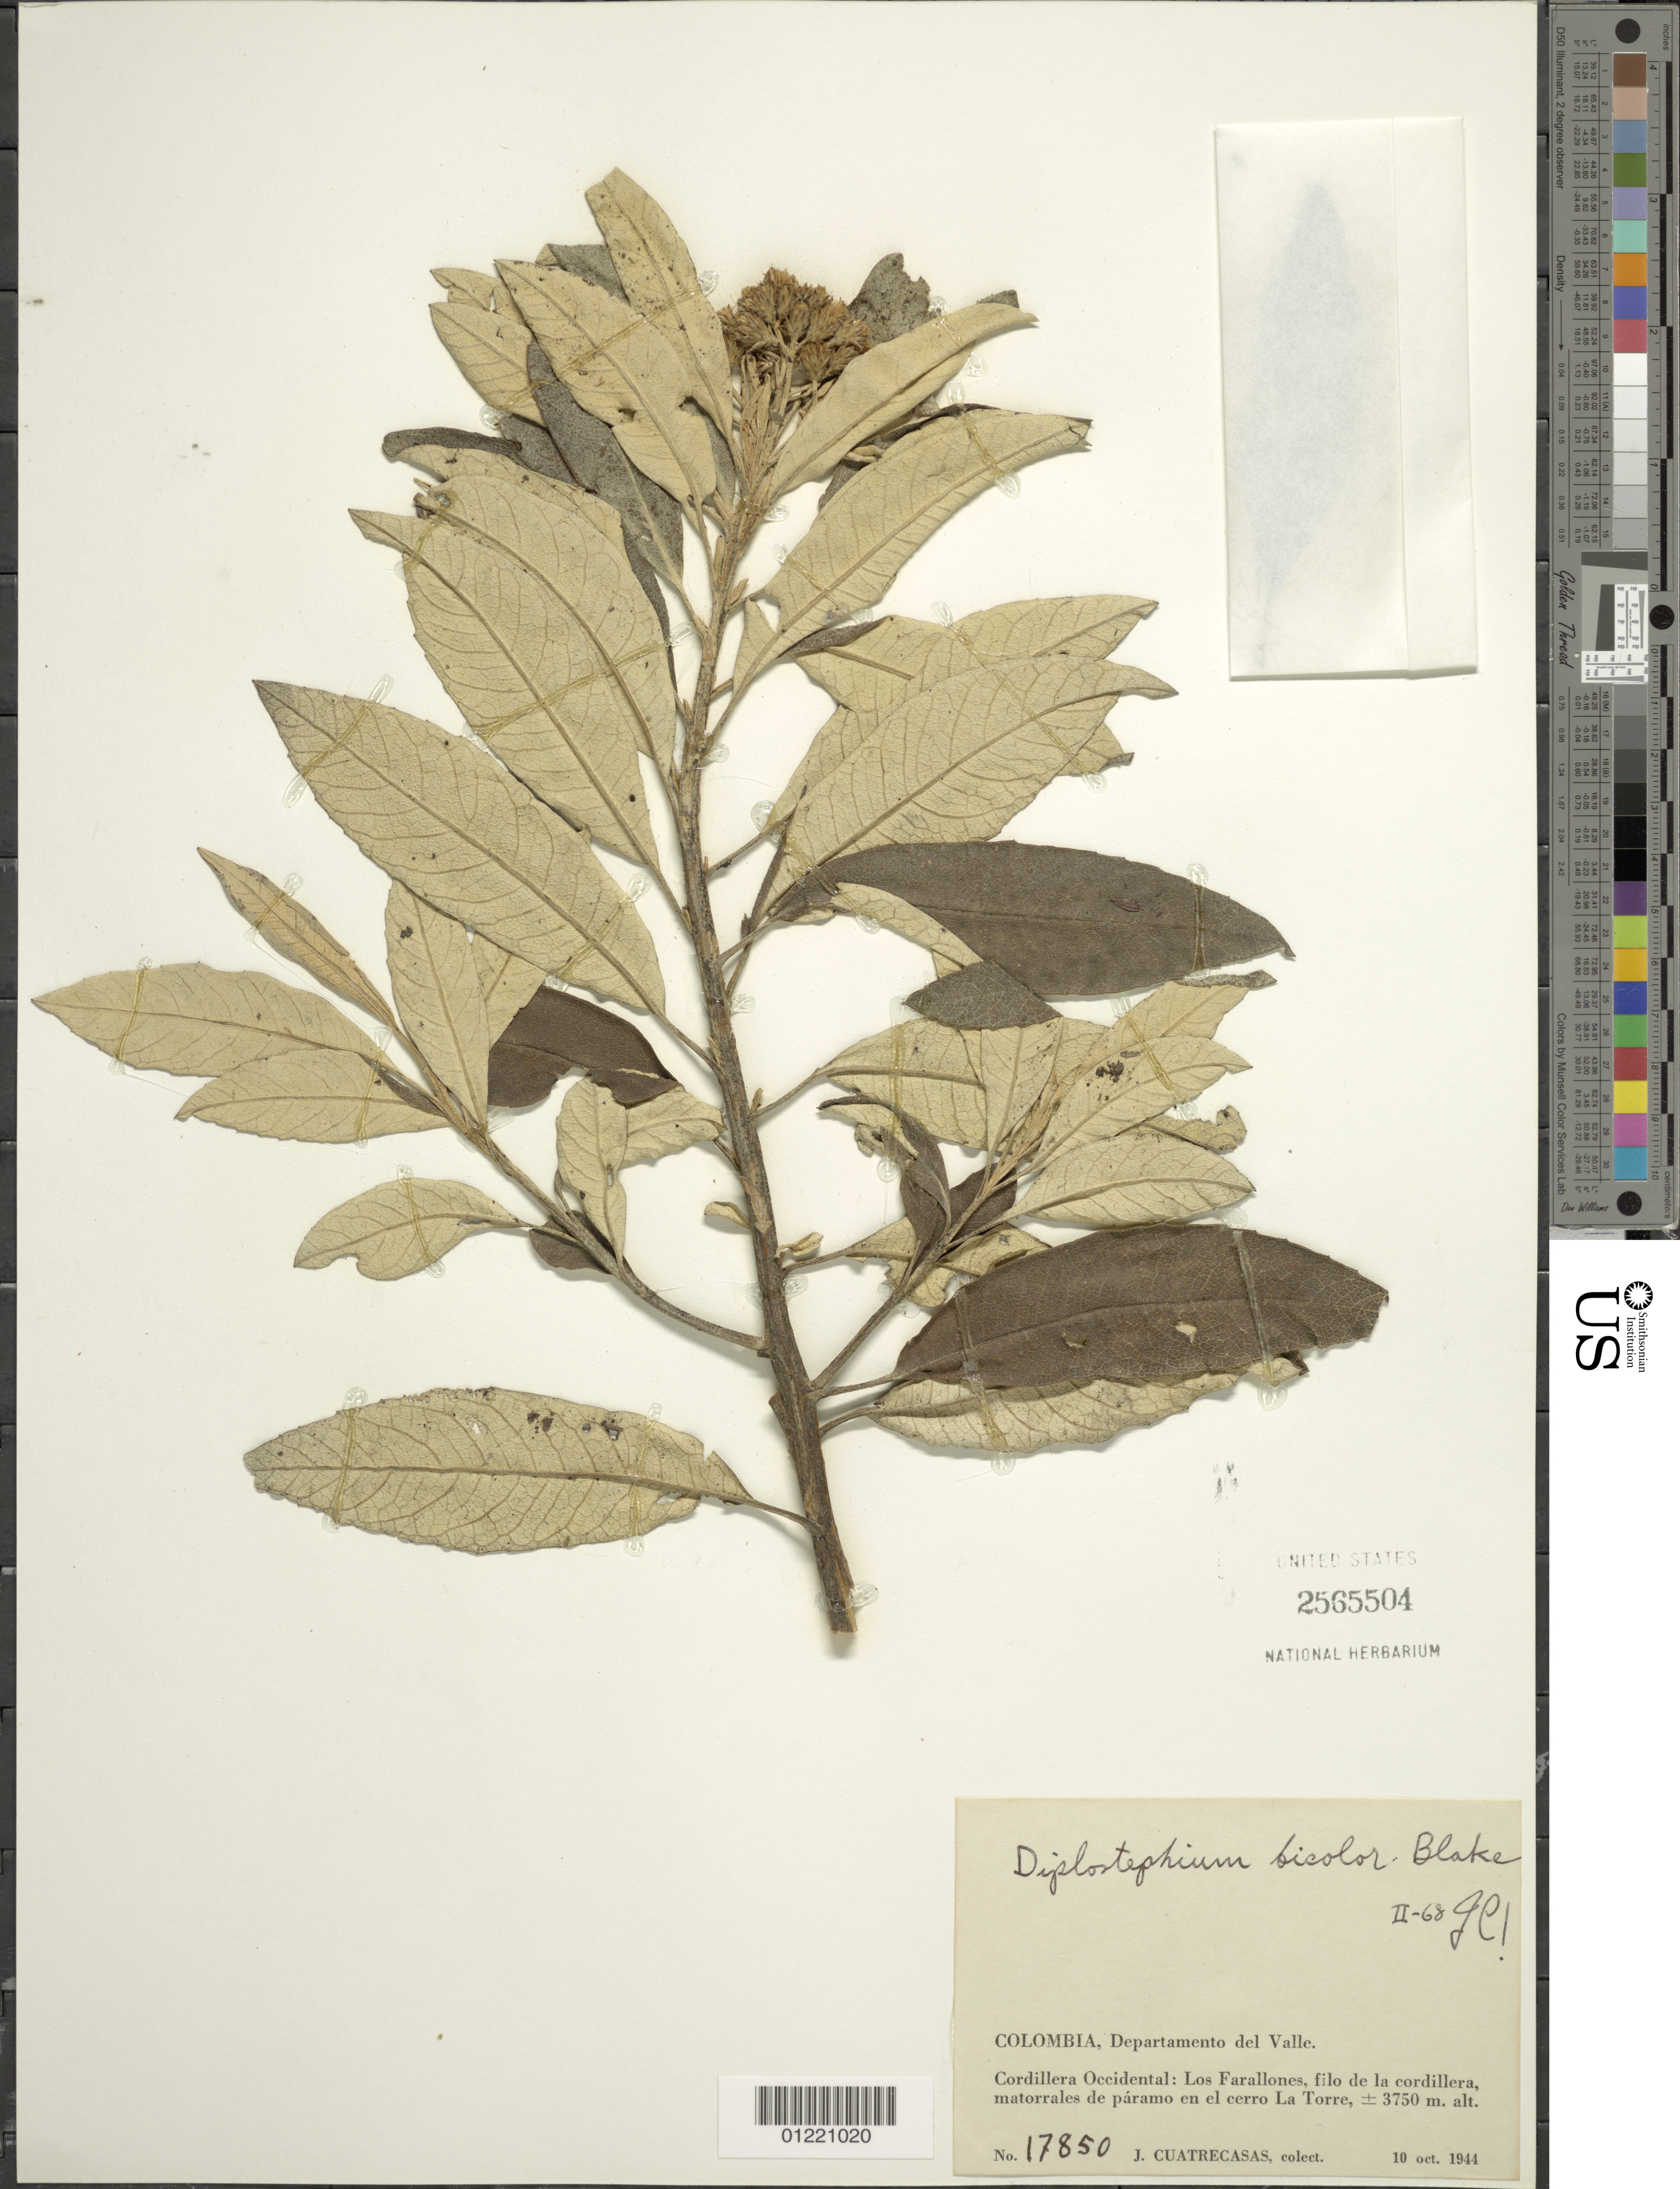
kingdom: Plantae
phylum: Tracheophyta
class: Magnoliopsida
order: Asterales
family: Asteraceae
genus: Diplostephium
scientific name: Diplostephium bicolor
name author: S.F. Blake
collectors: J. Cuatrecasas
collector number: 17850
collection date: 1944-10-10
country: Colombia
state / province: Valle del Cauca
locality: Cordillera Occidental: Los Farallones, filo de la cordillera, matorrales de paramo en el cerro La Torre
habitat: paramo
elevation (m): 3750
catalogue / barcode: US 2565504